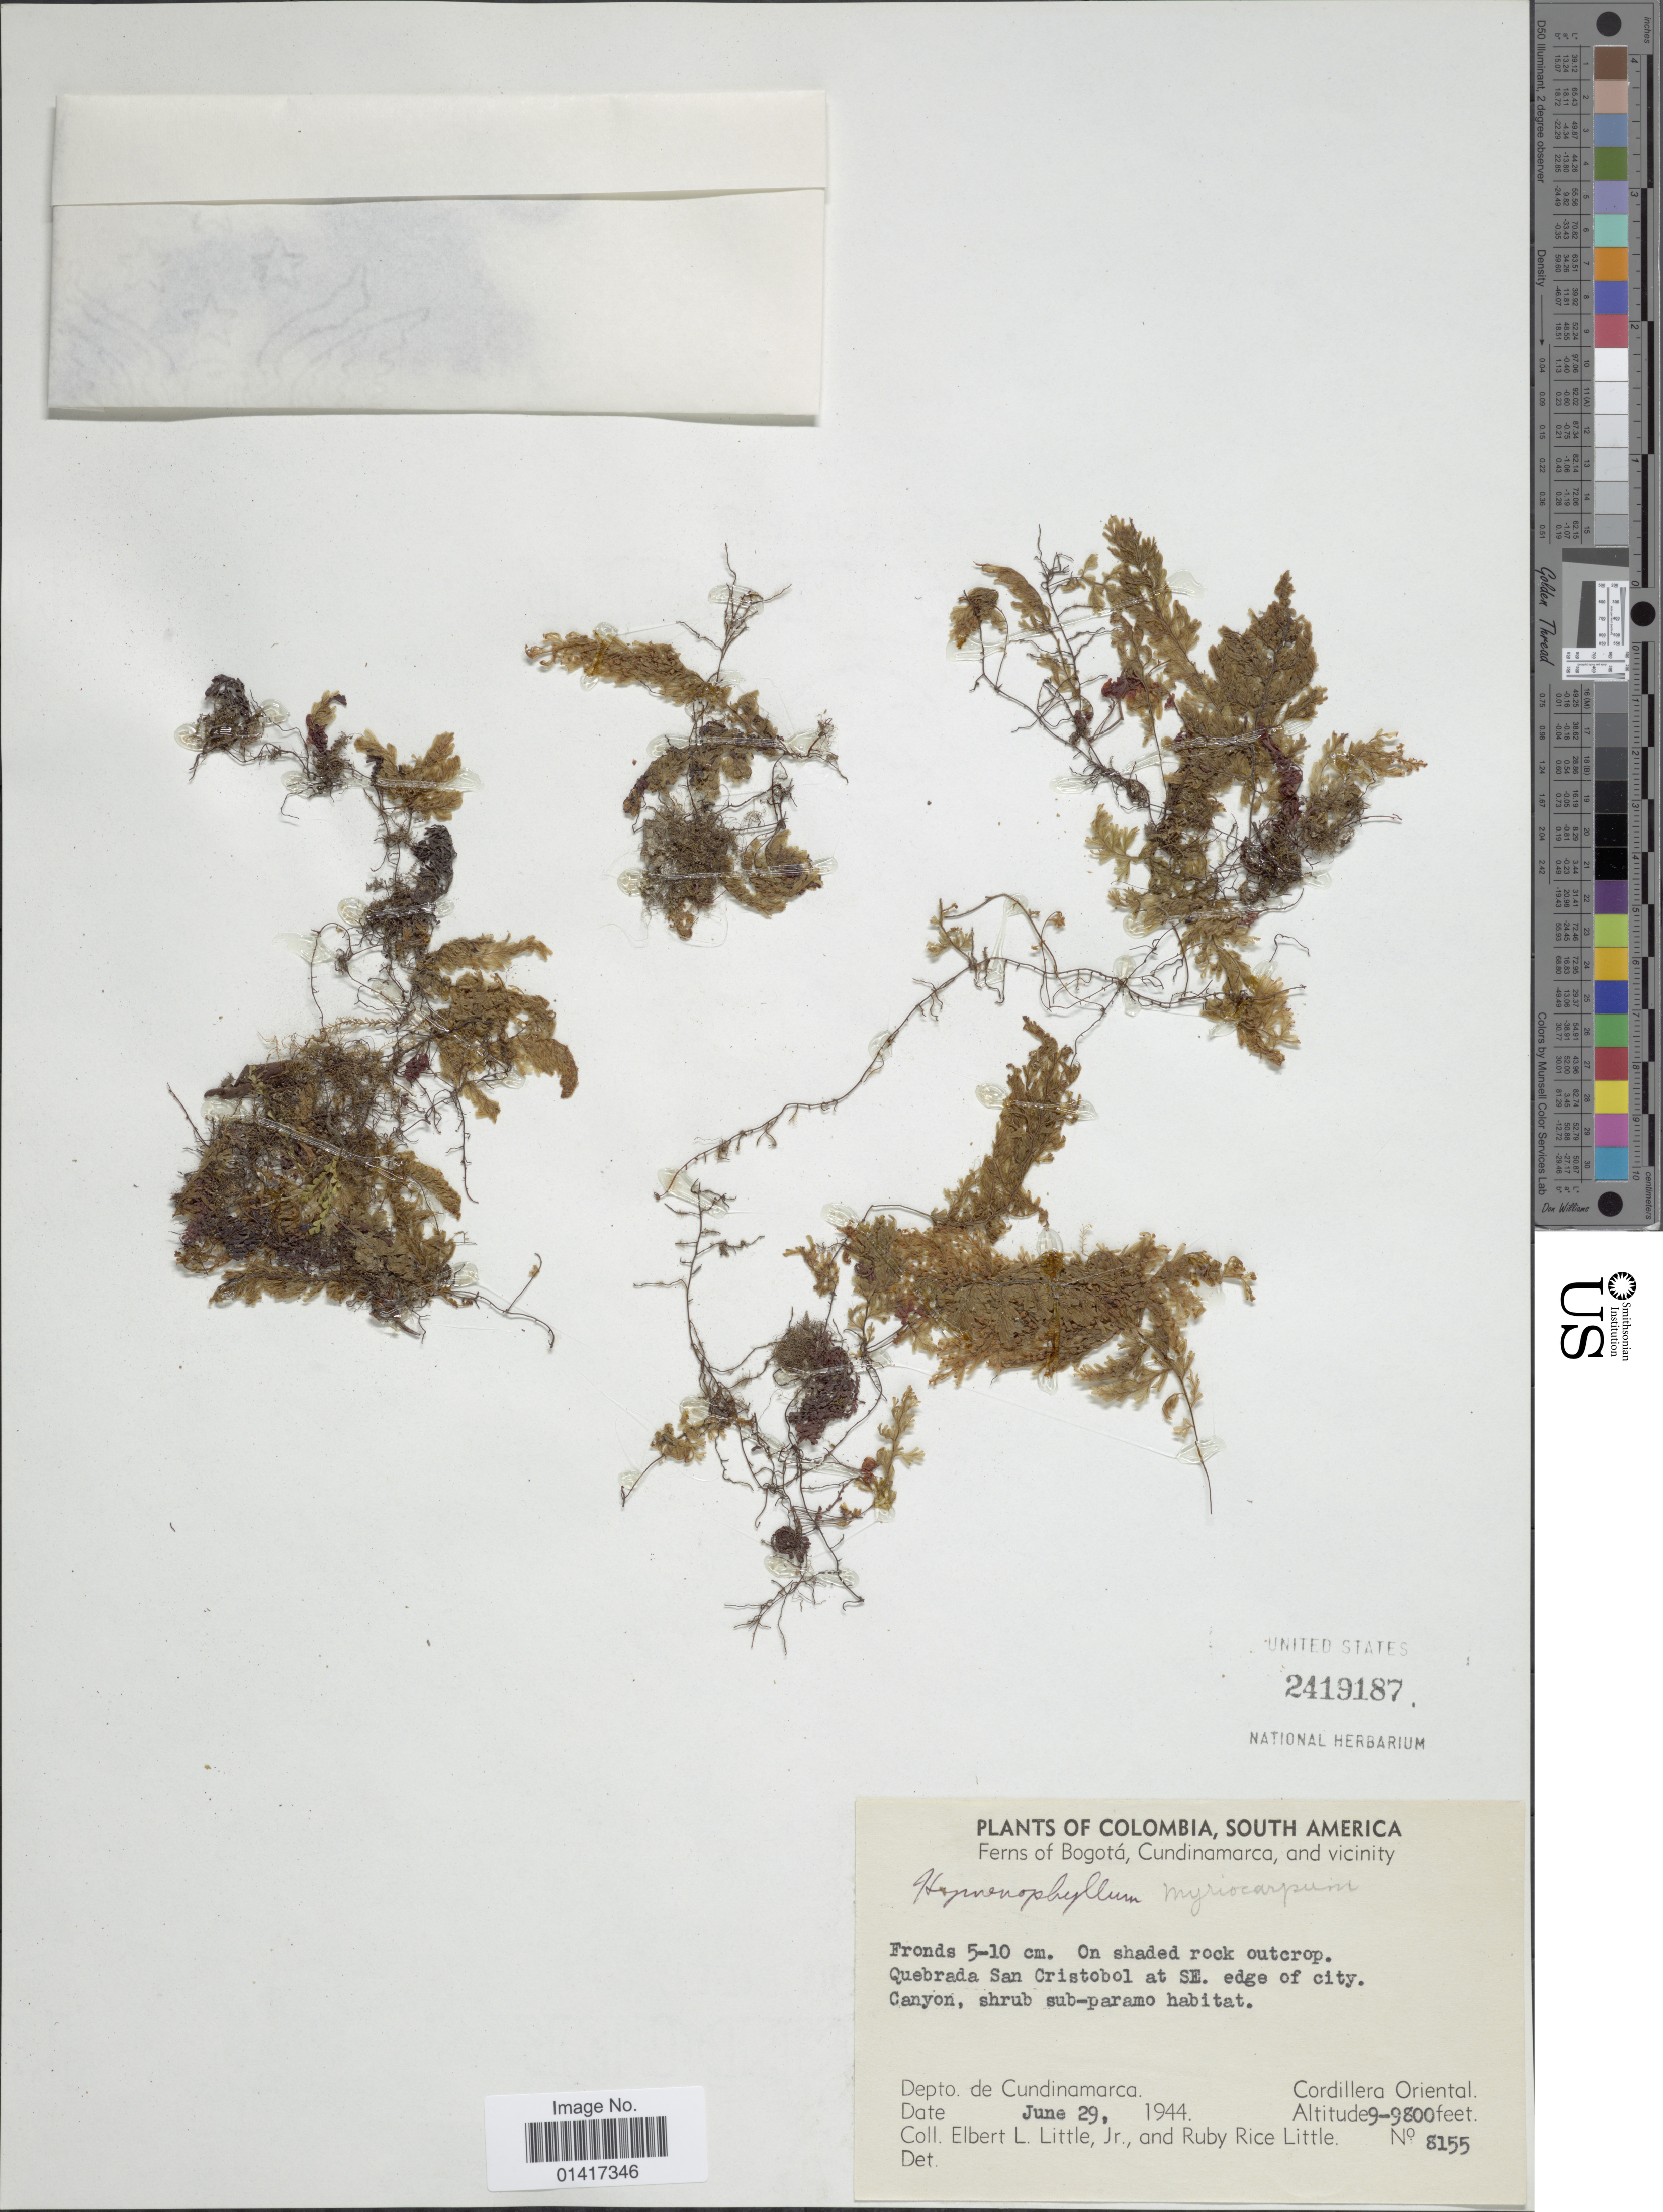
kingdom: Plantae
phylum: Tracheophyta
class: Polypodiopsida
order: Hymenophyllales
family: Hymenophyllaceae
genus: Hymenophyllum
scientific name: Hymenophyllum sp.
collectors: E. L. Little & R. R. Little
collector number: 8155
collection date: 1944-06-29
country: Colombia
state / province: Cundinamarca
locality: Cordillera Oriental. Quebrada San Cristobal at SE. edge of city Canyon.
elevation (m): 2743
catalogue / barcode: US 2419187